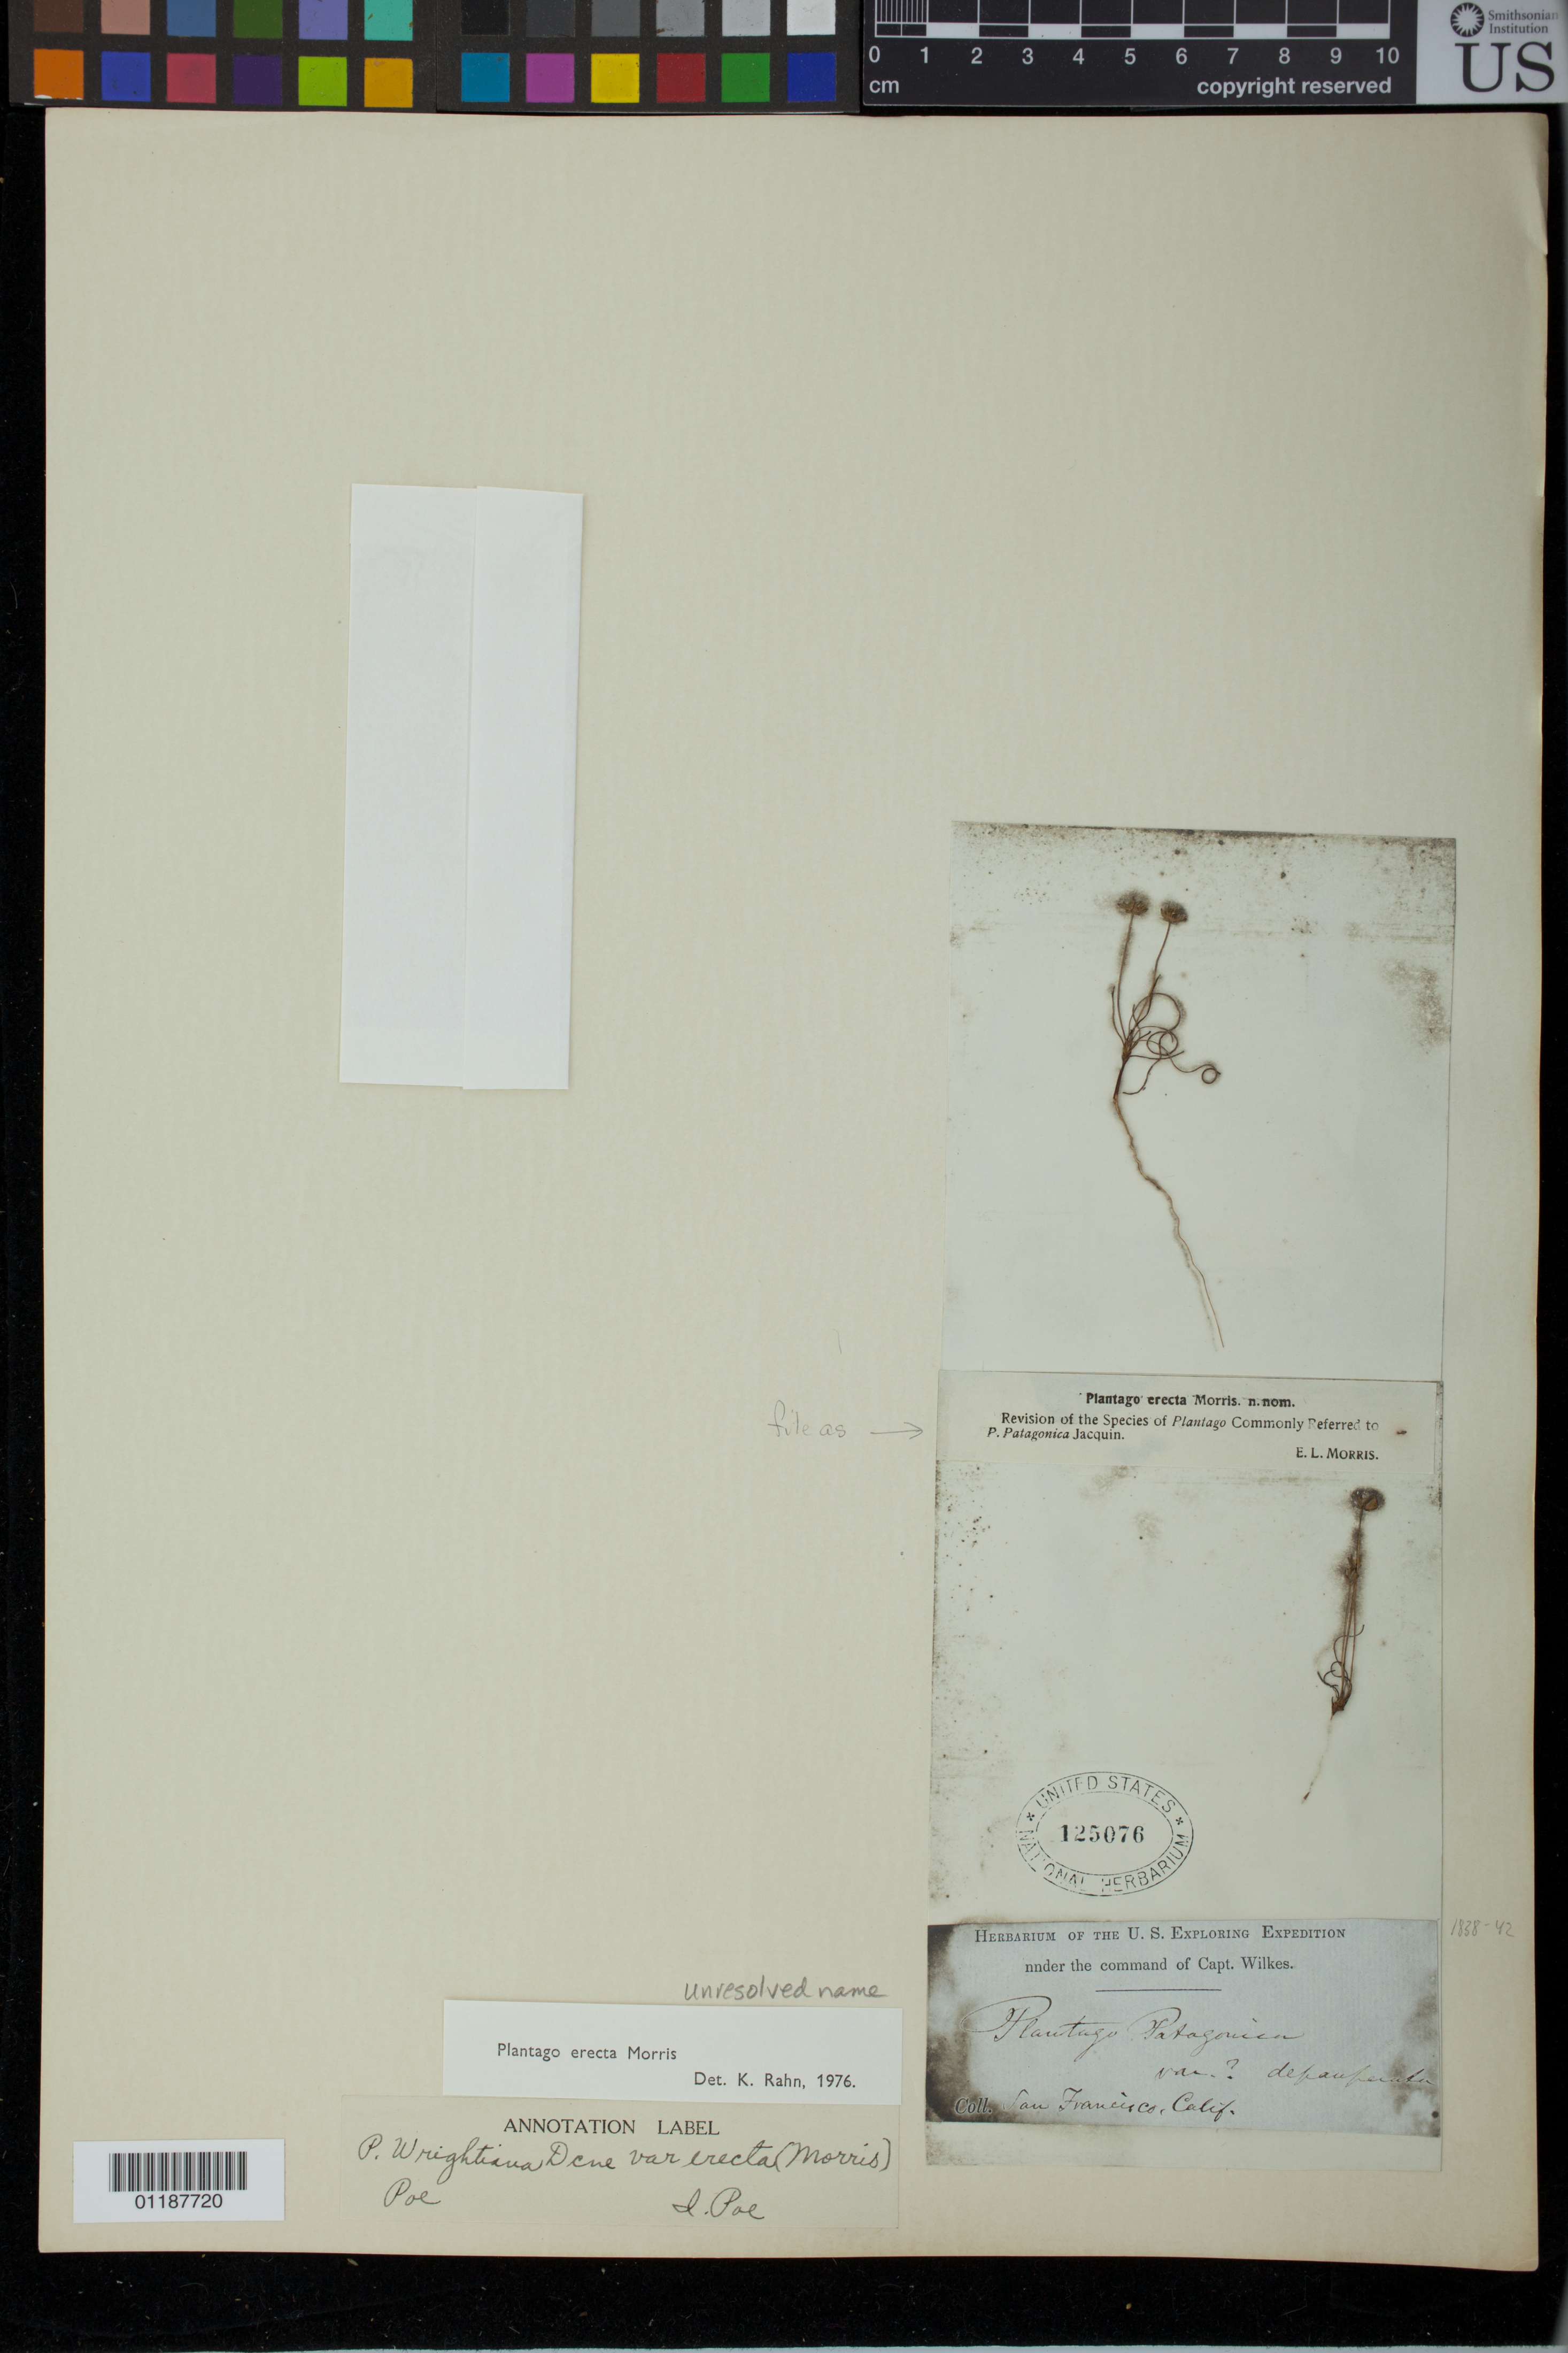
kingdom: Plantae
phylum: Tracheophyta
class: Magnoliopsida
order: Lamiales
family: Plantaginaceae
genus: Plantago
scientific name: Plantago patagonica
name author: Jacq.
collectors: Wilkes Explor. Exped.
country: United States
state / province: California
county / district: San Francisco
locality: San Francisco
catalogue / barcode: US 125076